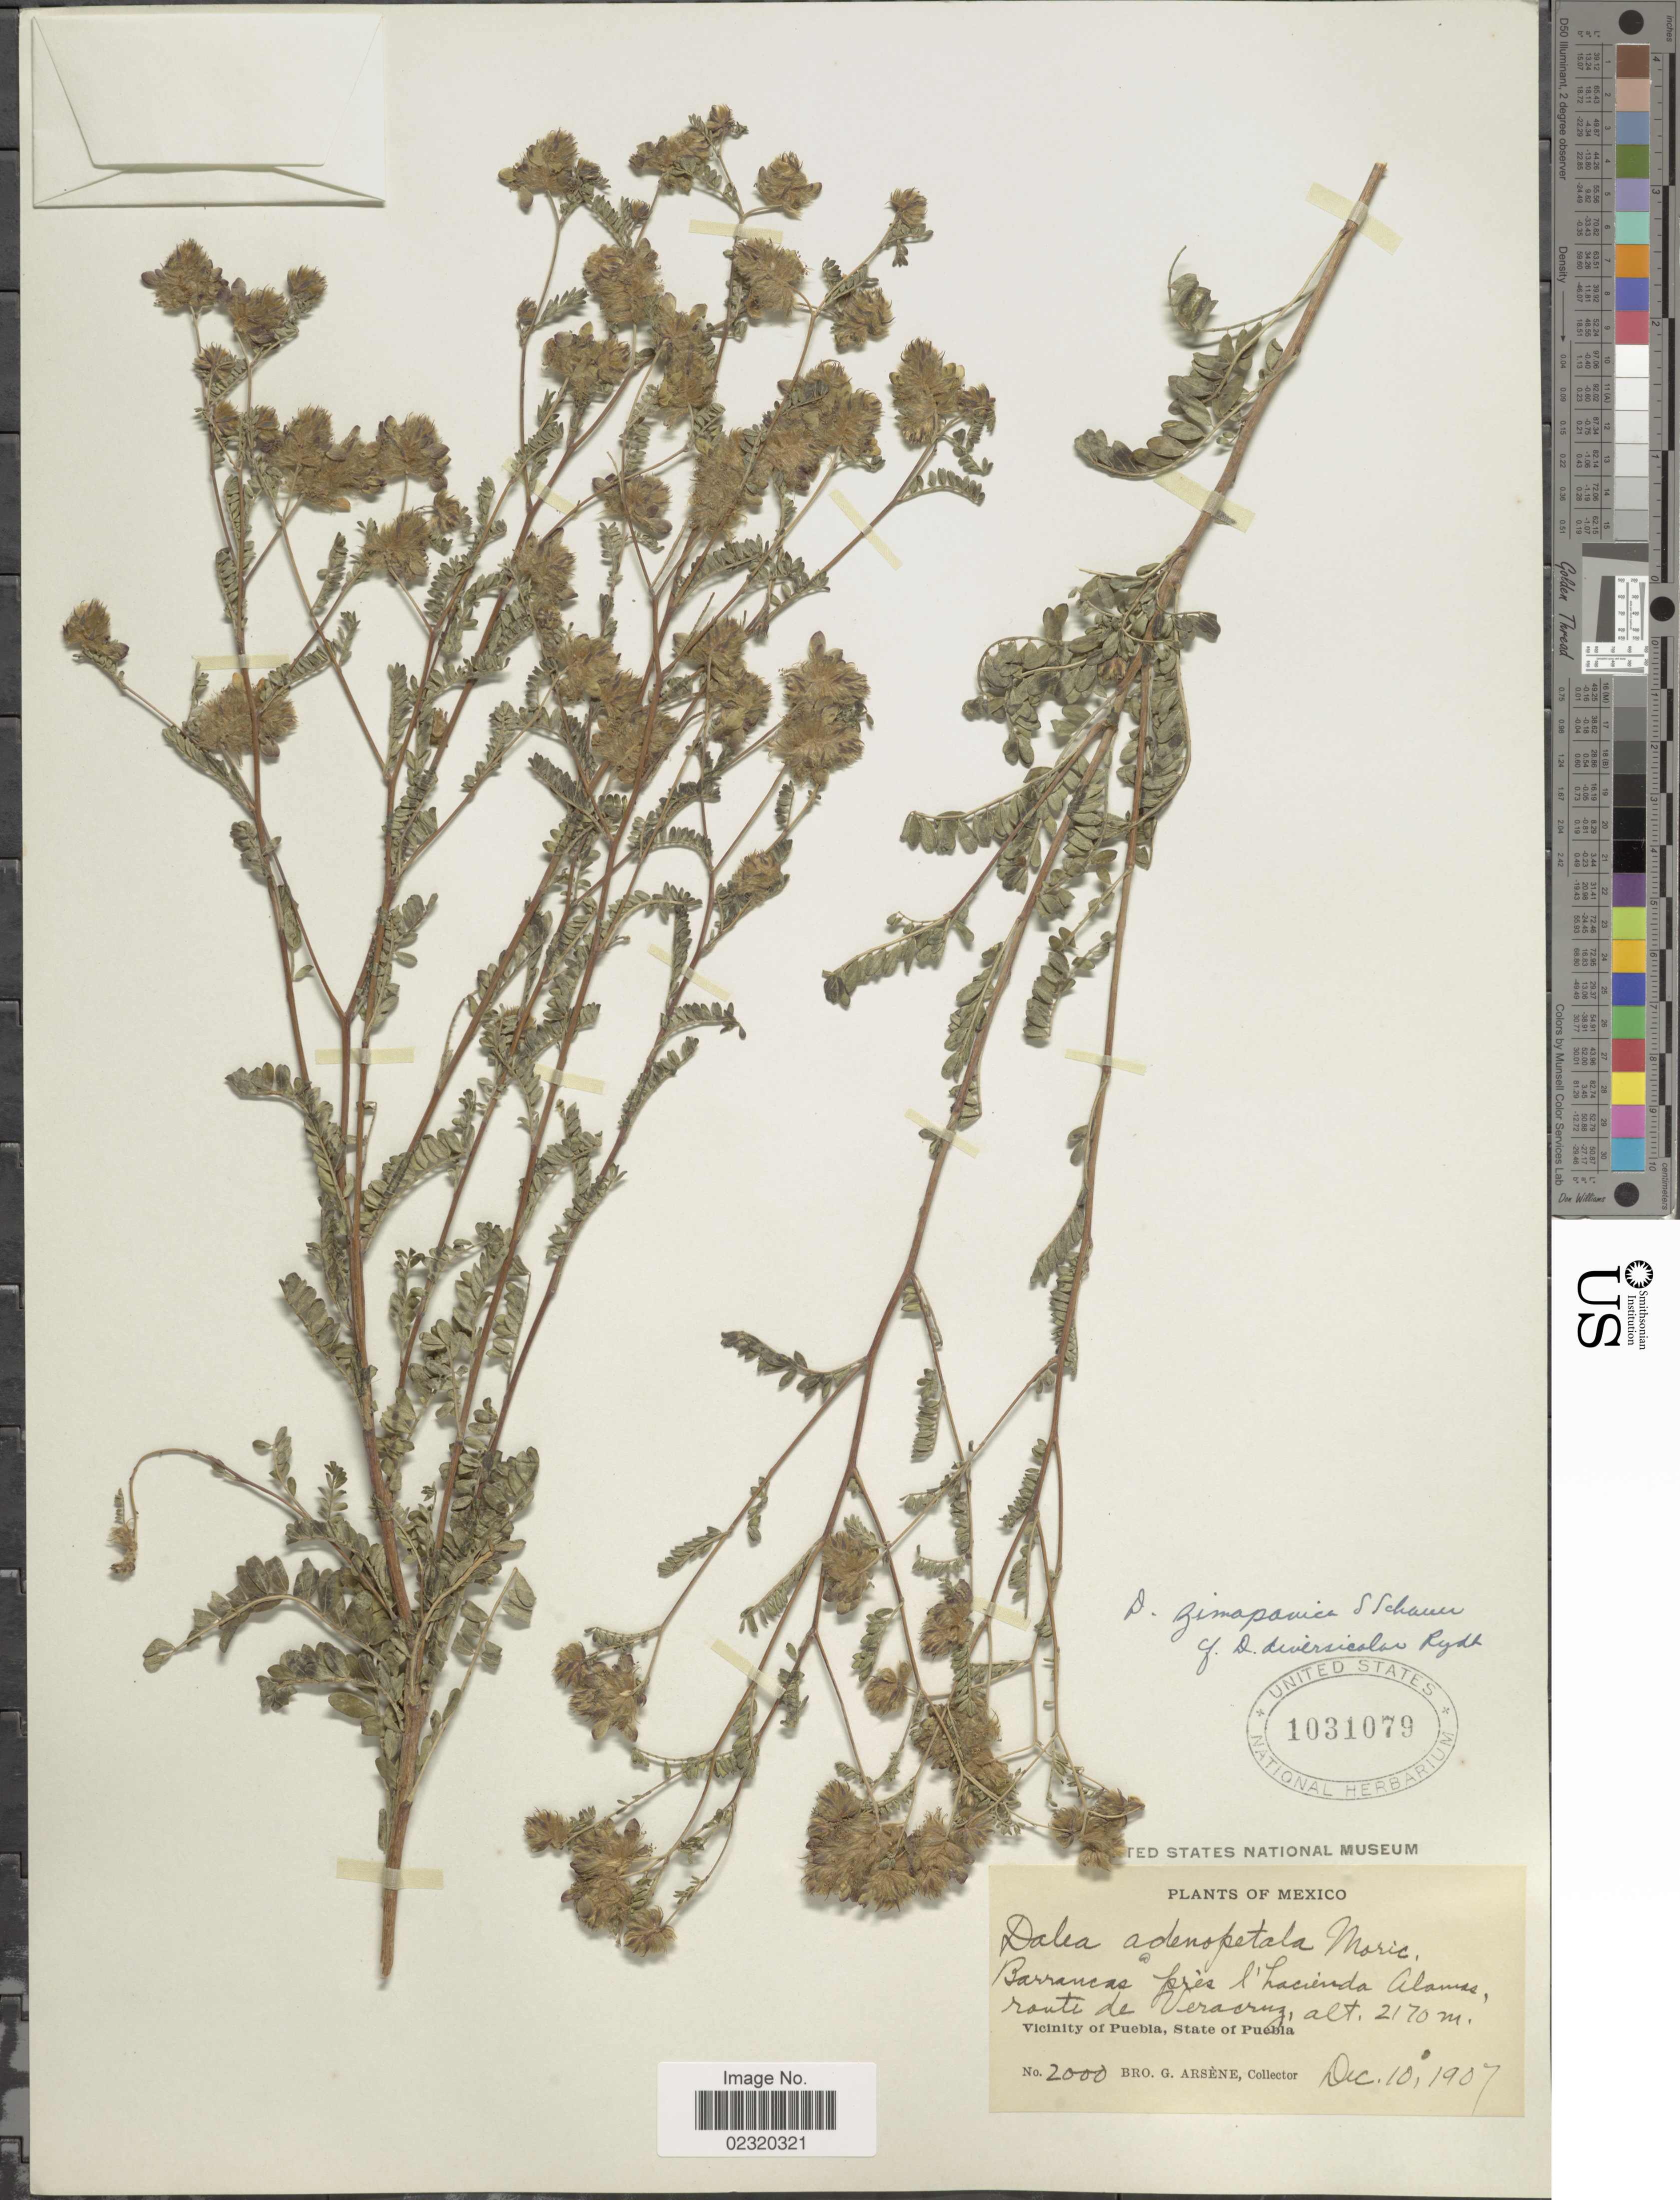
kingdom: Plantae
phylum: Tracheophyta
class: Magnoliopsida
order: Fabales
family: Fabaceae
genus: Dalea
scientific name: Dalea zimapanica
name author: S. Schauer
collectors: Bro. G. Arsène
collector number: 2000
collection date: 1907-12-10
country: Mexico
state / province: Puebla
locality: Barrancas prés l'Hacienda Alamas, route de Veracruz, Vicinity of Puebla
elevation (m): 2170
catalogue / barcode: US 1031079